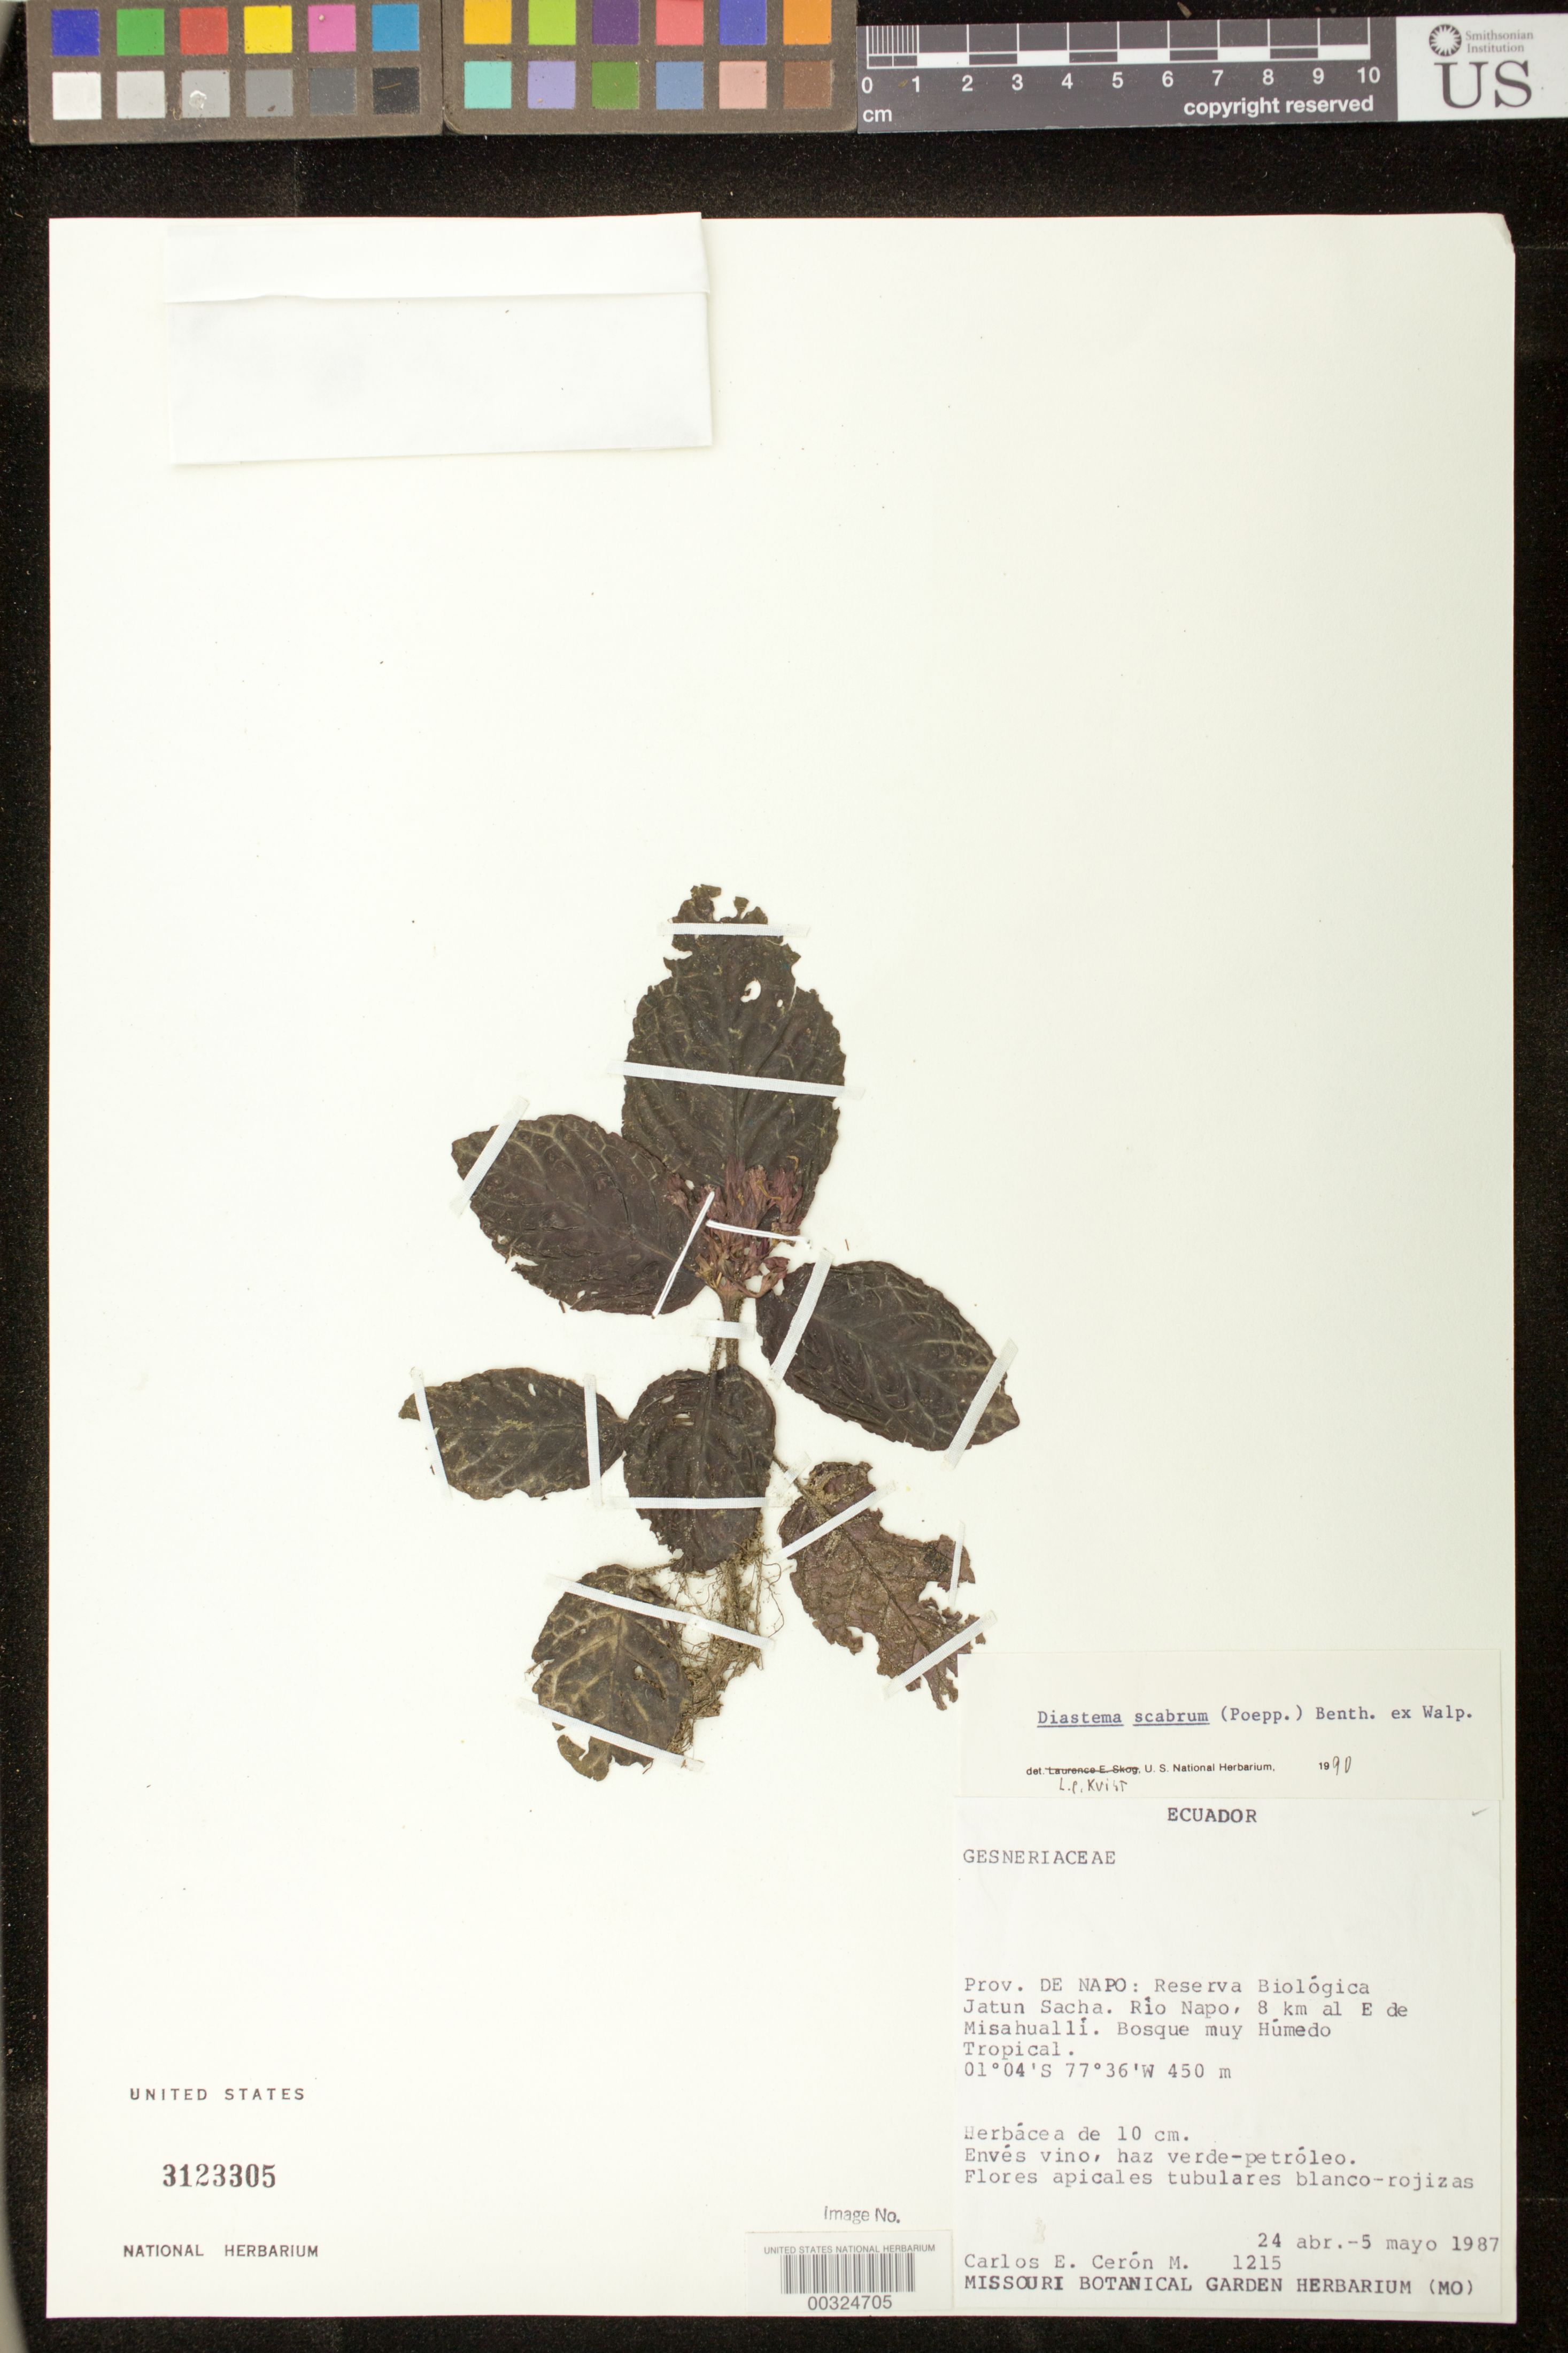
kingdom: Plantae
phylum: Tracheophyta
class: Magnoliopsida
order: Lamiales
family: Gesneriaceae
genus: Diastema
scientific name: Diastema scabrum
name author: (Poepp.) Benth. ex Walp.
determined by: Clark, J. L., (SEL), The Marie Selby Botanical Garden (UNITED STATES)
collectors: C. E. Cerón M.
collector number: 1215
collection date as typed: Apr-May 1987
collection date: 1987-04/1987-05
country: Ecuador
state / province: Napo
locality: Reserva Biologica Jatun Sacha, Rio Napo, 8 km E of Misahualli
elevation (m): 450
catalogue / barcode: US 3123305